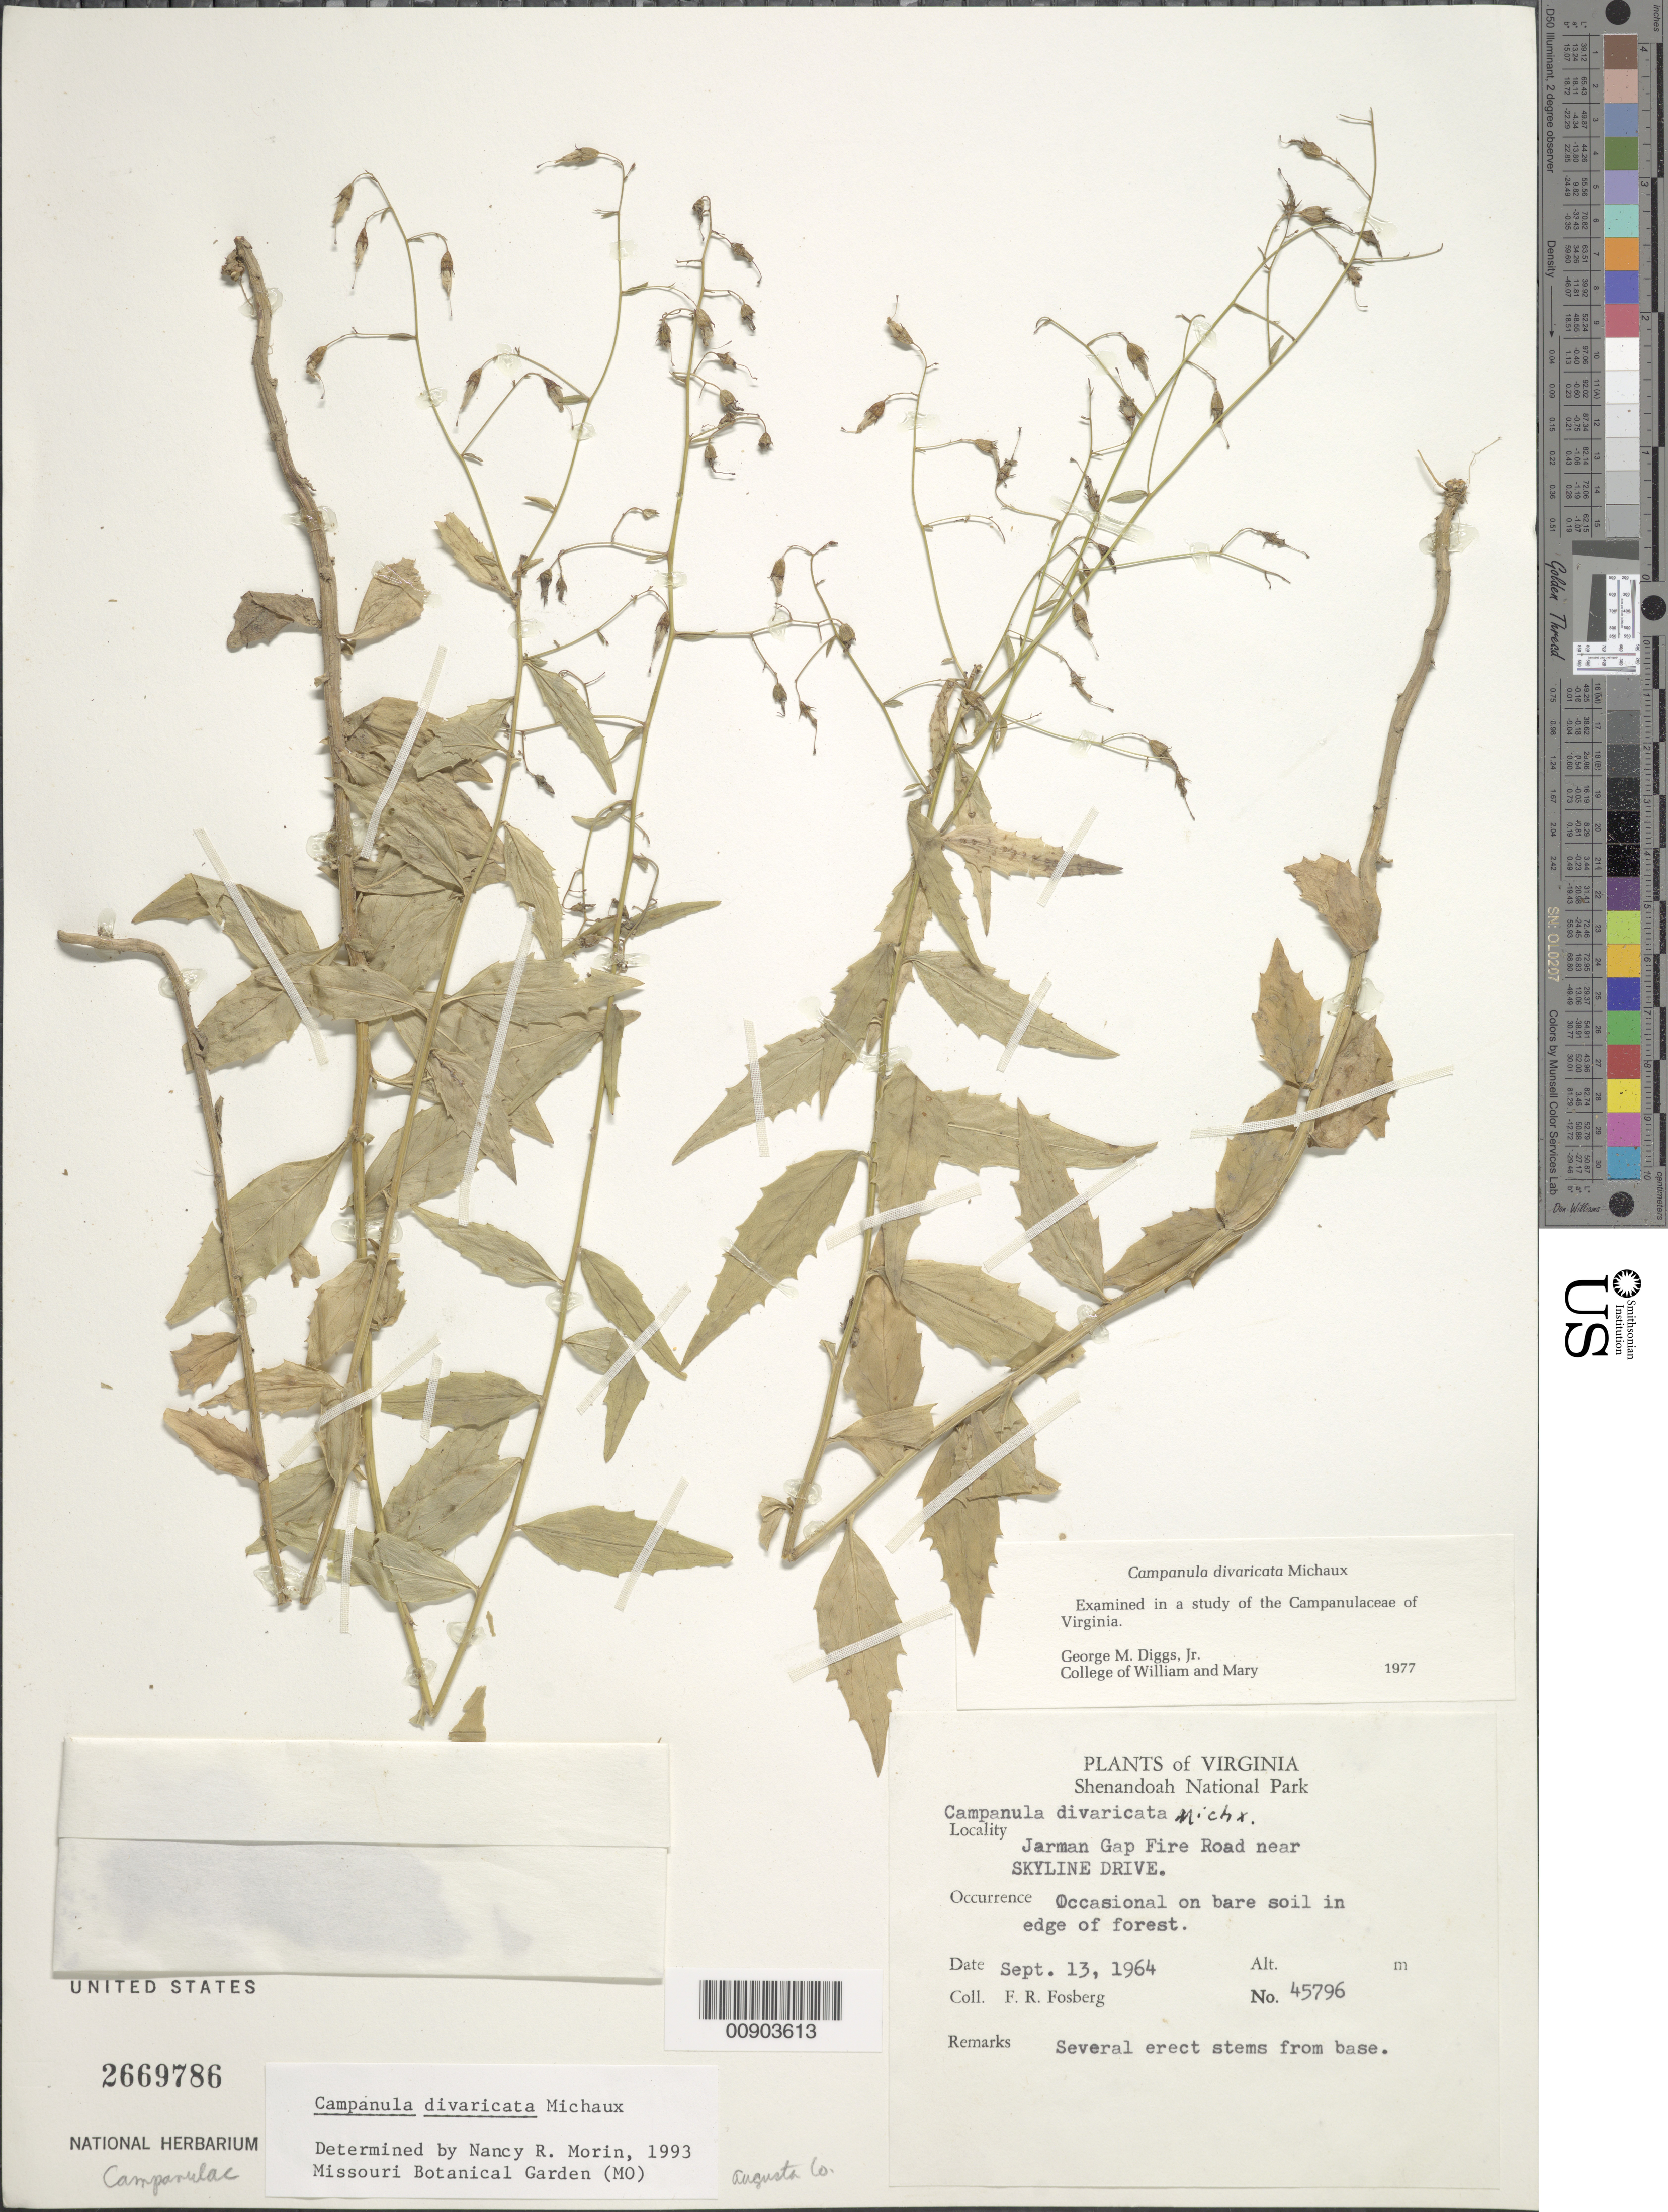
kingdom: Plantae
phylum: Tracheophyta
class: Magnoliopsida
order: Asterales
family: Campanulaceae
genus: Campanula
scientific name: Campanula divaricata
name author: Michx.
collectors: F. R. Fosberg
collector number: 45796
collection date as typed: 13 Sep 1964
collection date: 1964-09-13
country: United States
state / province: Virginia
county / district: Page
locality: Shenandoah National Park, Jarman Gap Fire Road near Skyline Drive.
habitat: Occasional on bare soil in edge of forest.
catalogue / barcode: US 2669786